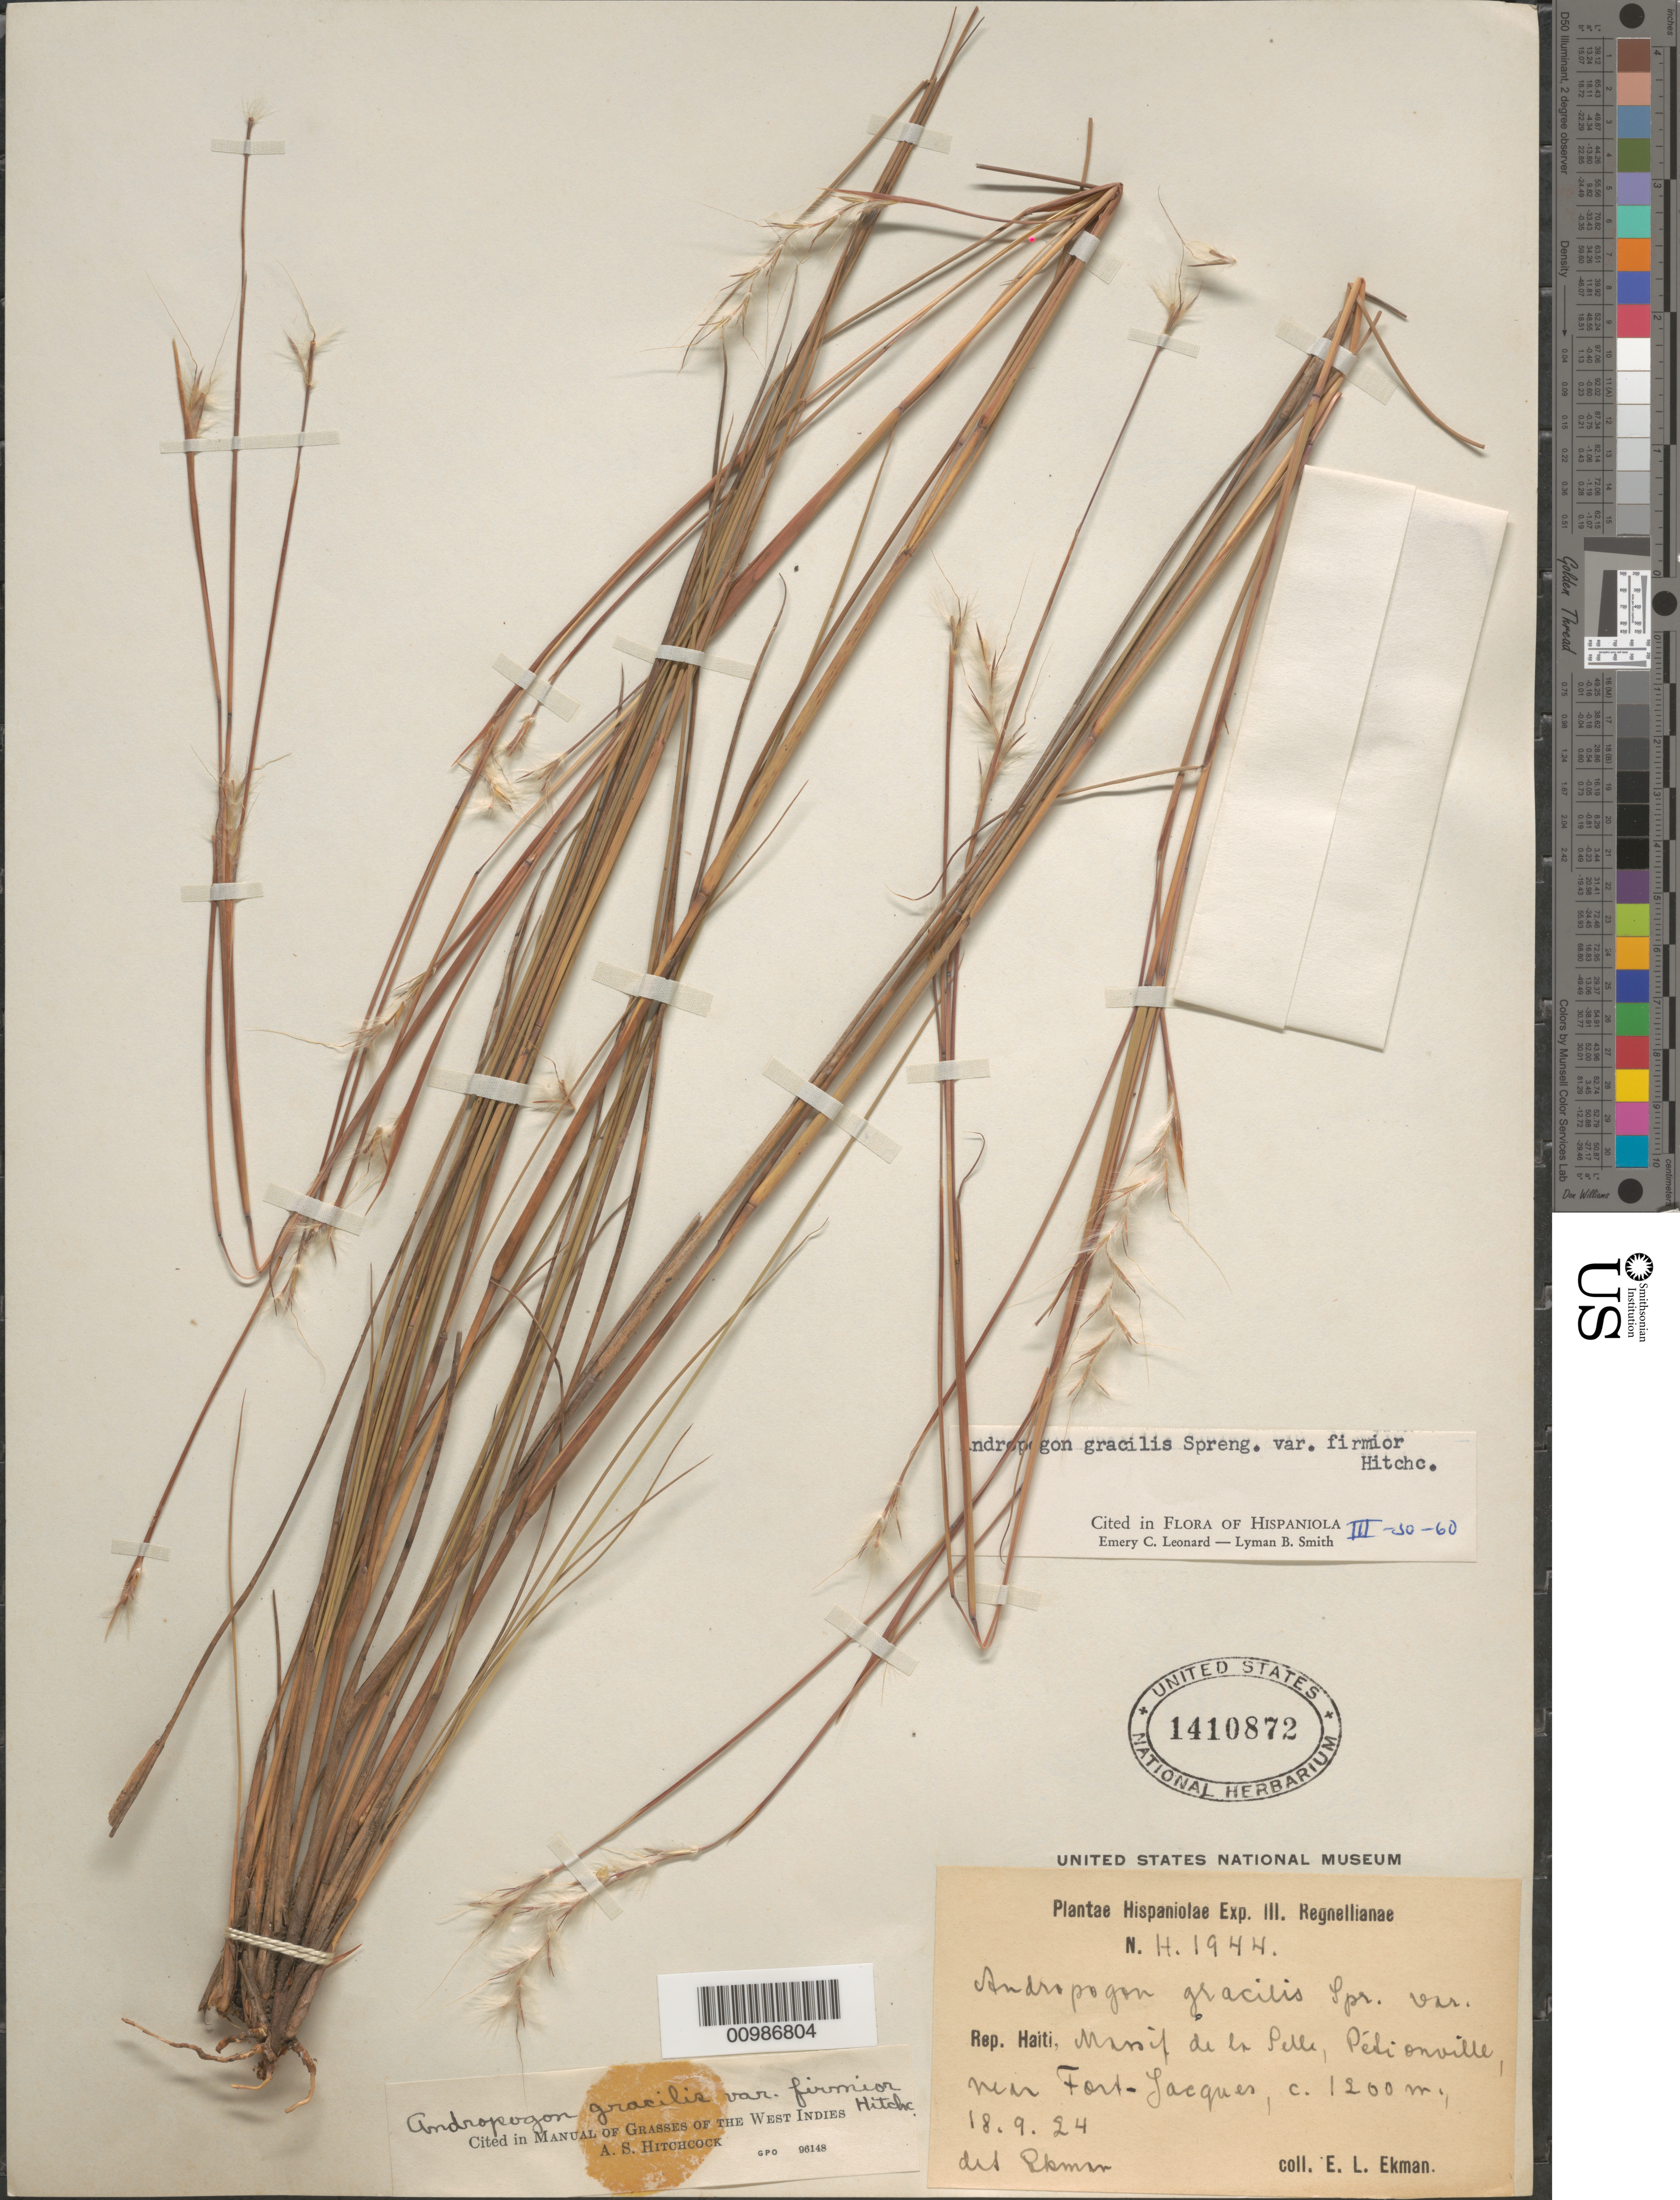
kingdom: Plantae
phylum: Tracheophyta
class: Liliopsida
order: Poales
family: Poaceae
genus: Andropogon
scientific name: Andropogon gracilis var. firmior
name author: Hitchc.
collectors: E. L. Ekman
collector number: H 1944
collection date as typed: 18 Aug 1924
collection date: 1924-08-18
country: Haiti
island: Hispaniola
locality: Massif de la Pelle, Petionville near Fort-Jacques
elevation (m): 1200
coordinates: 0 N, 0 E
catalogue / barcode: US 1410872